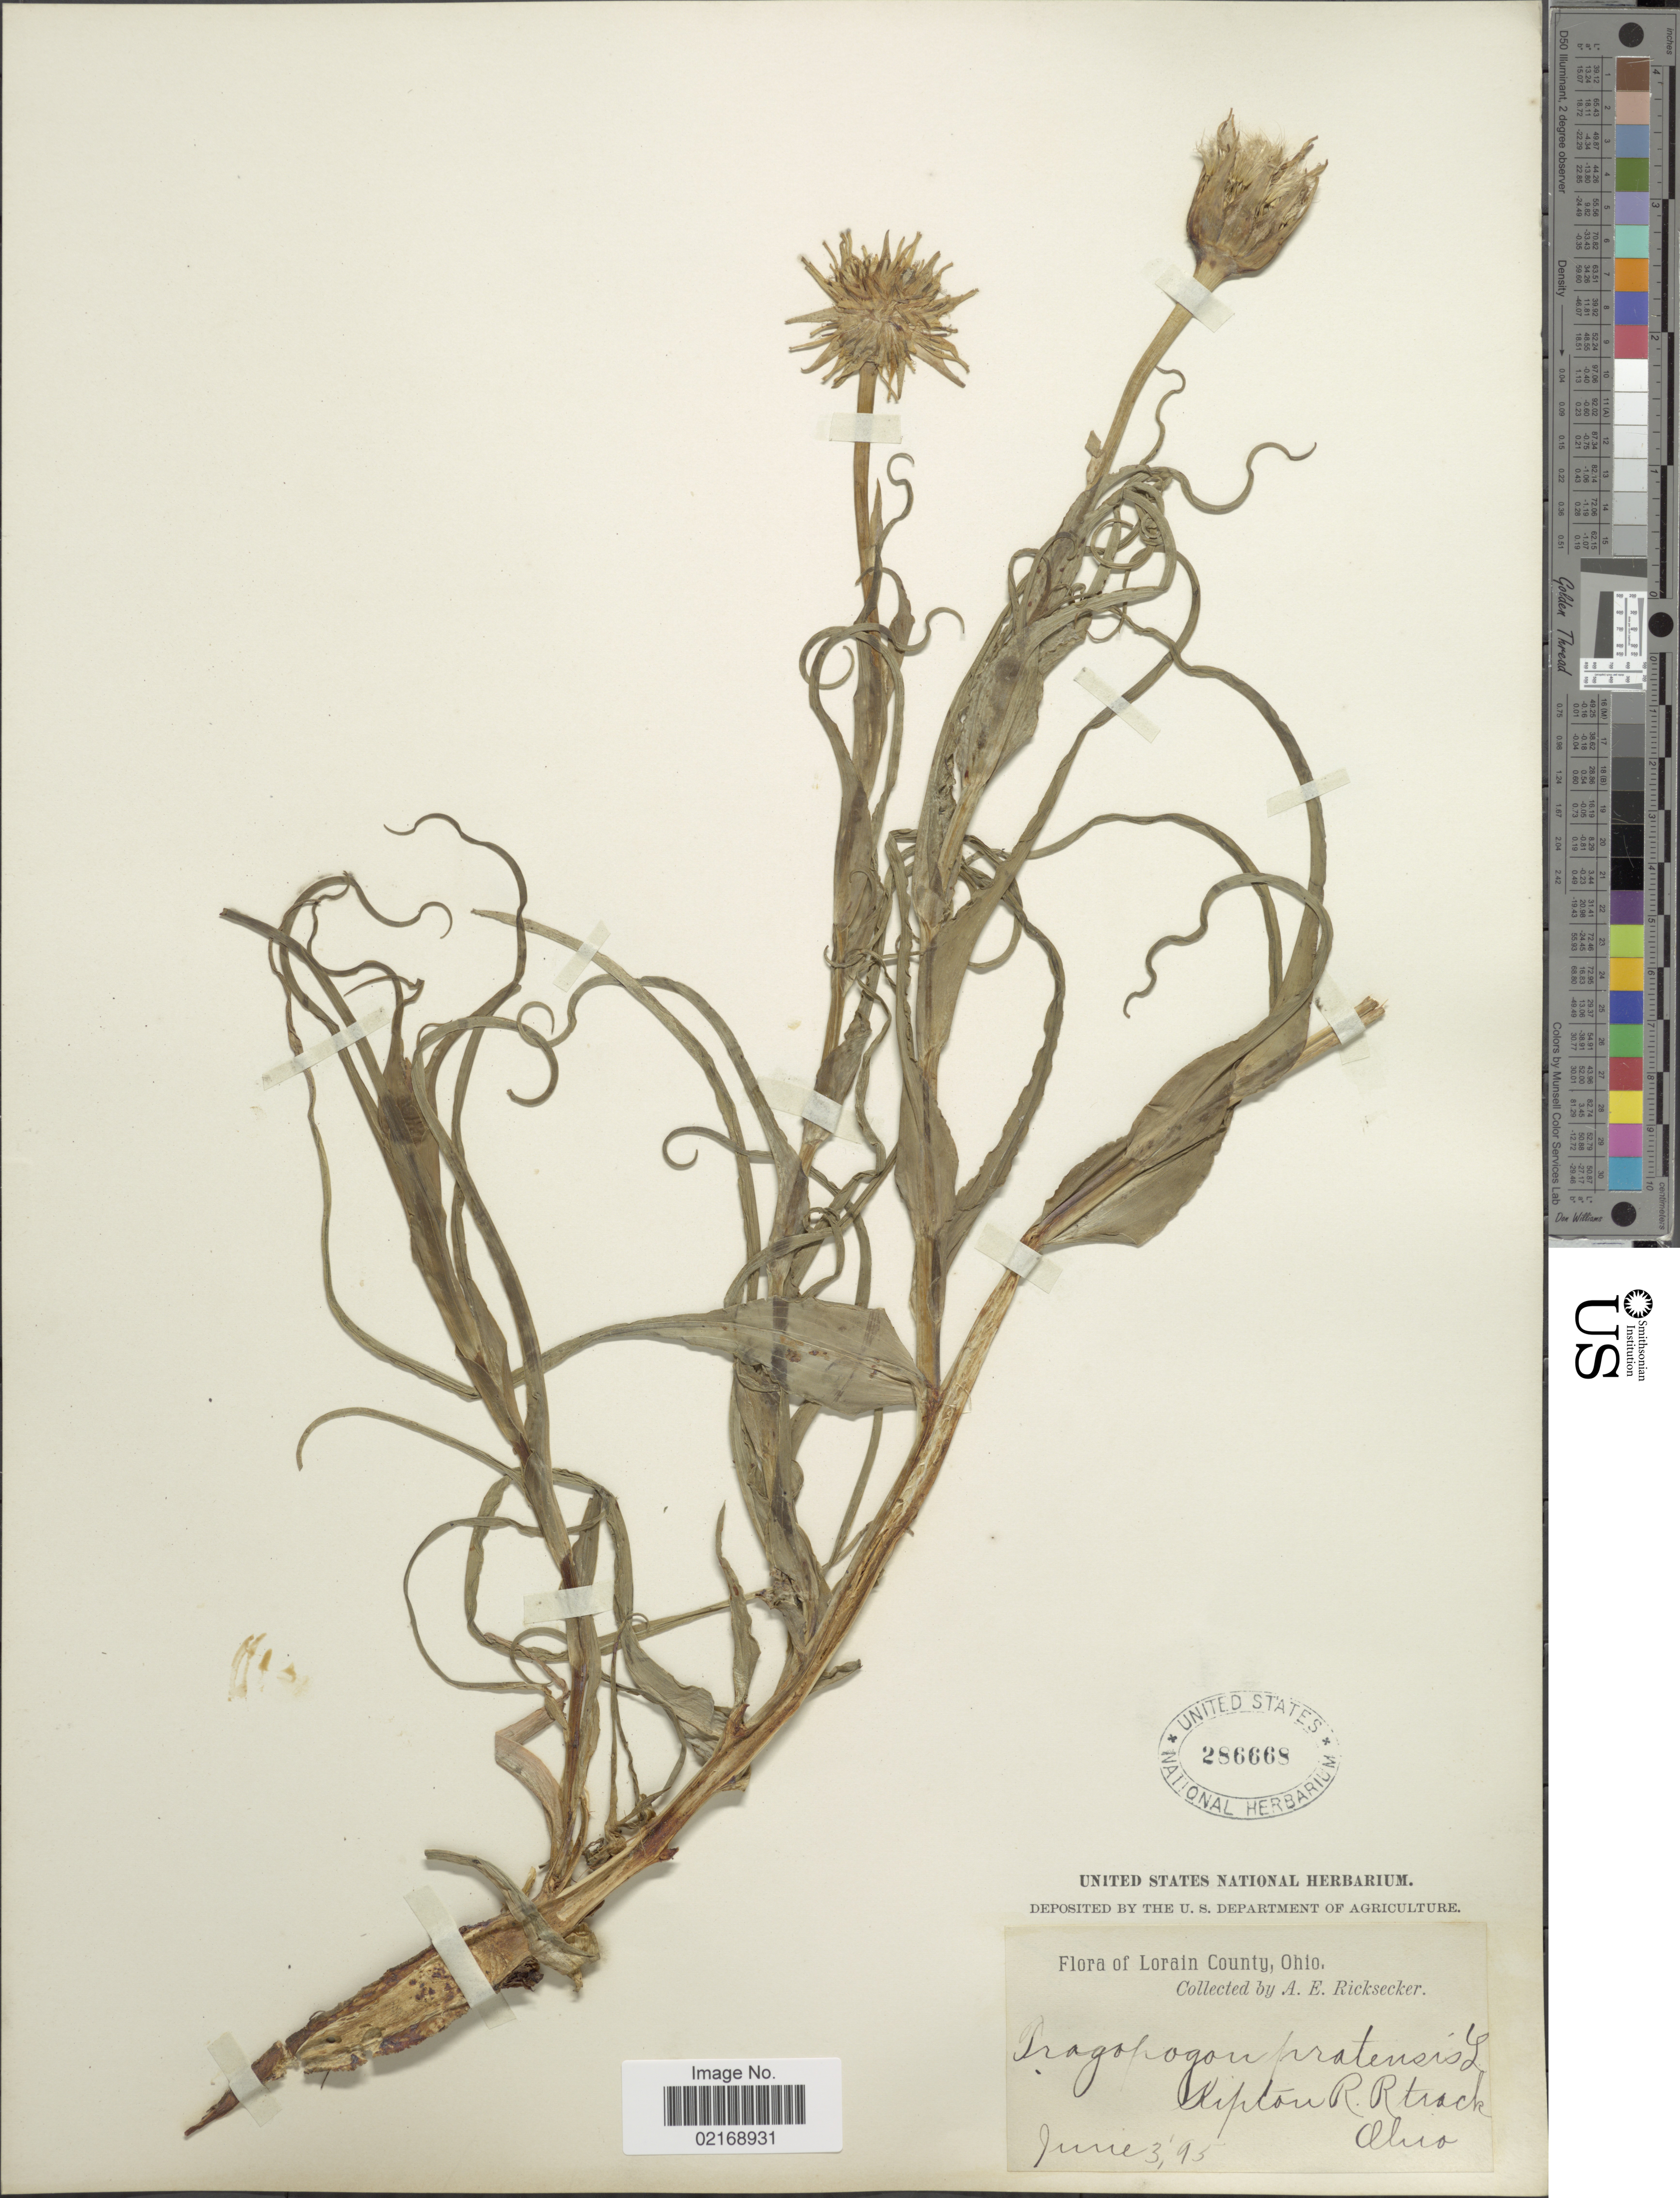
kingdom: Plantae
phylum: Tracheophyta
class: Magnoliopsida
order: Asterales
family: Asteraceae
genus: Tragopogon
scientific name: Tragopogon pratensis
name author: L.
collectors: A. E. Ricksecker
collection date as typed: Transcribed d/m/y: 3/6/95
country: United States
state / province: Ohio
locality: Lorain County. Kipton R. R. track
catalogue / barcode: US 286668